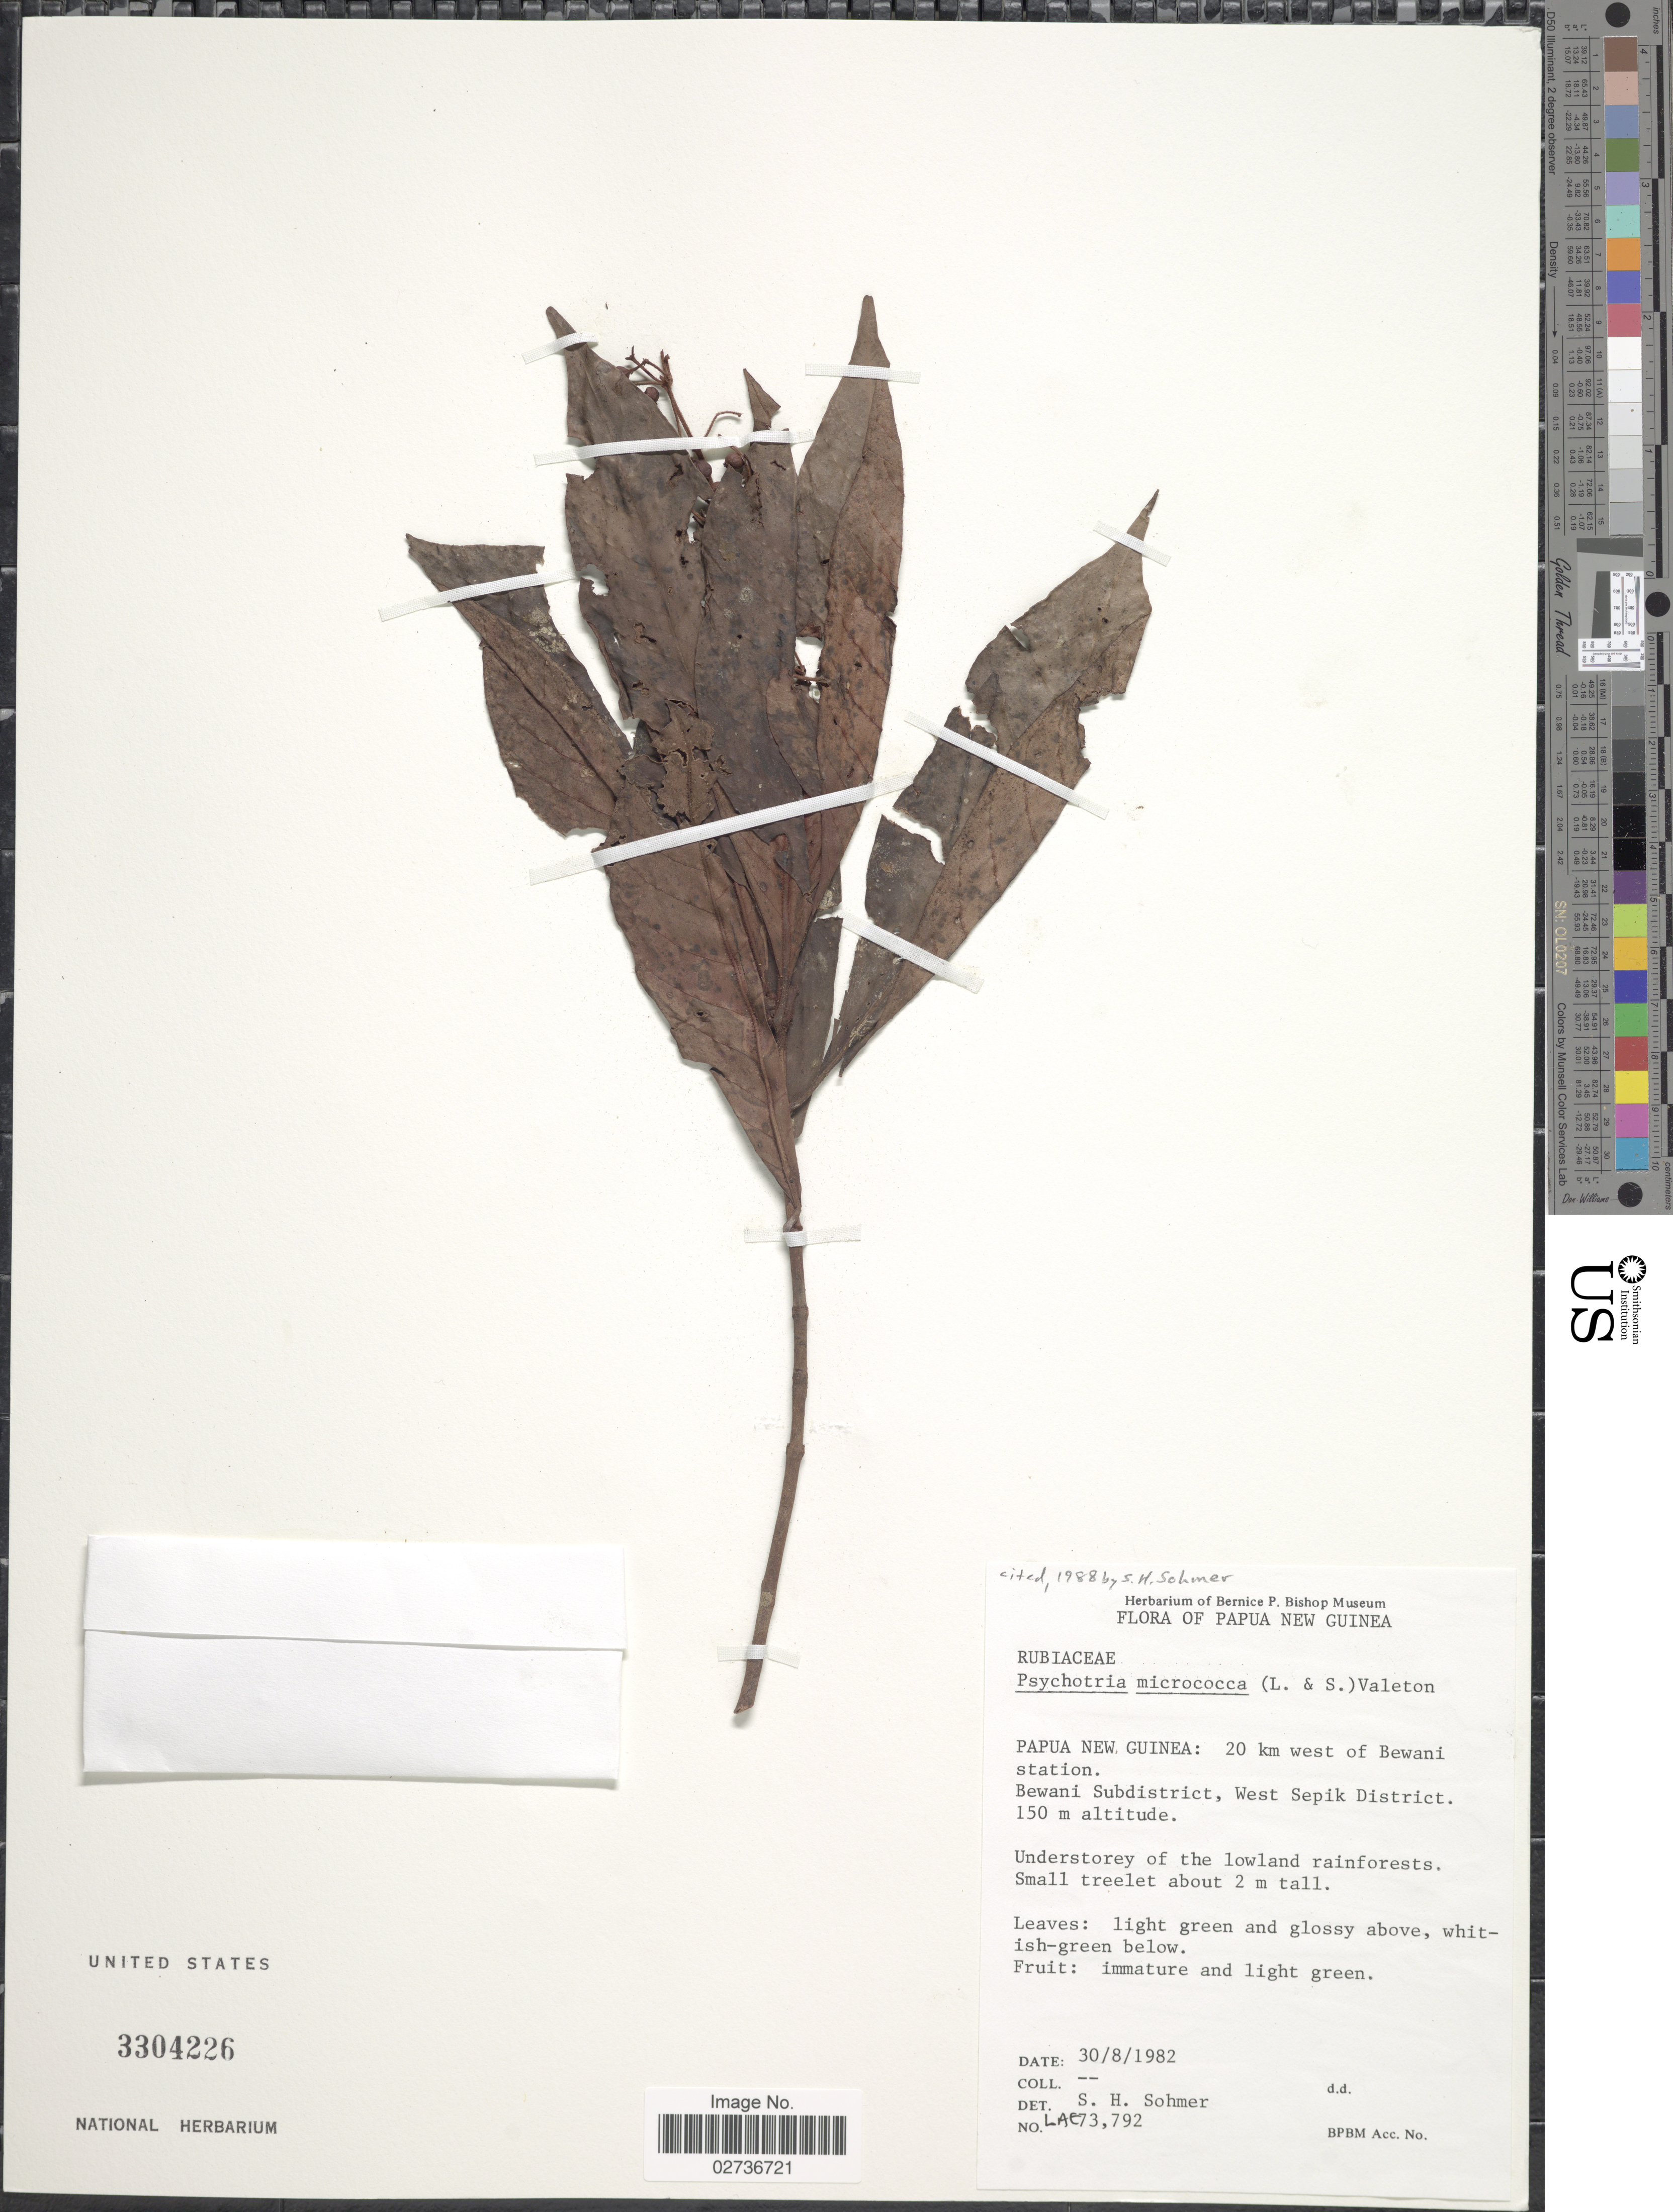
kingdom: Plantae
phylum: Tracheophyta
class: Magnoliopsida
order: Gentianales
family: Rubiaceae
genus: Psychotria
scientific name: Psychotria micrococca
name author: (Lauterb. & Shumann) Valeton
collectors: S. H. Sohmer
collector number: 73,792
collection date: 1982-08-30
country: Papua New Guinea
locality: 20 km west of Bewani station. Bewani Subdistrict, West Sepik District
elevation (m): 150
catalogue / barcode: US 3304226